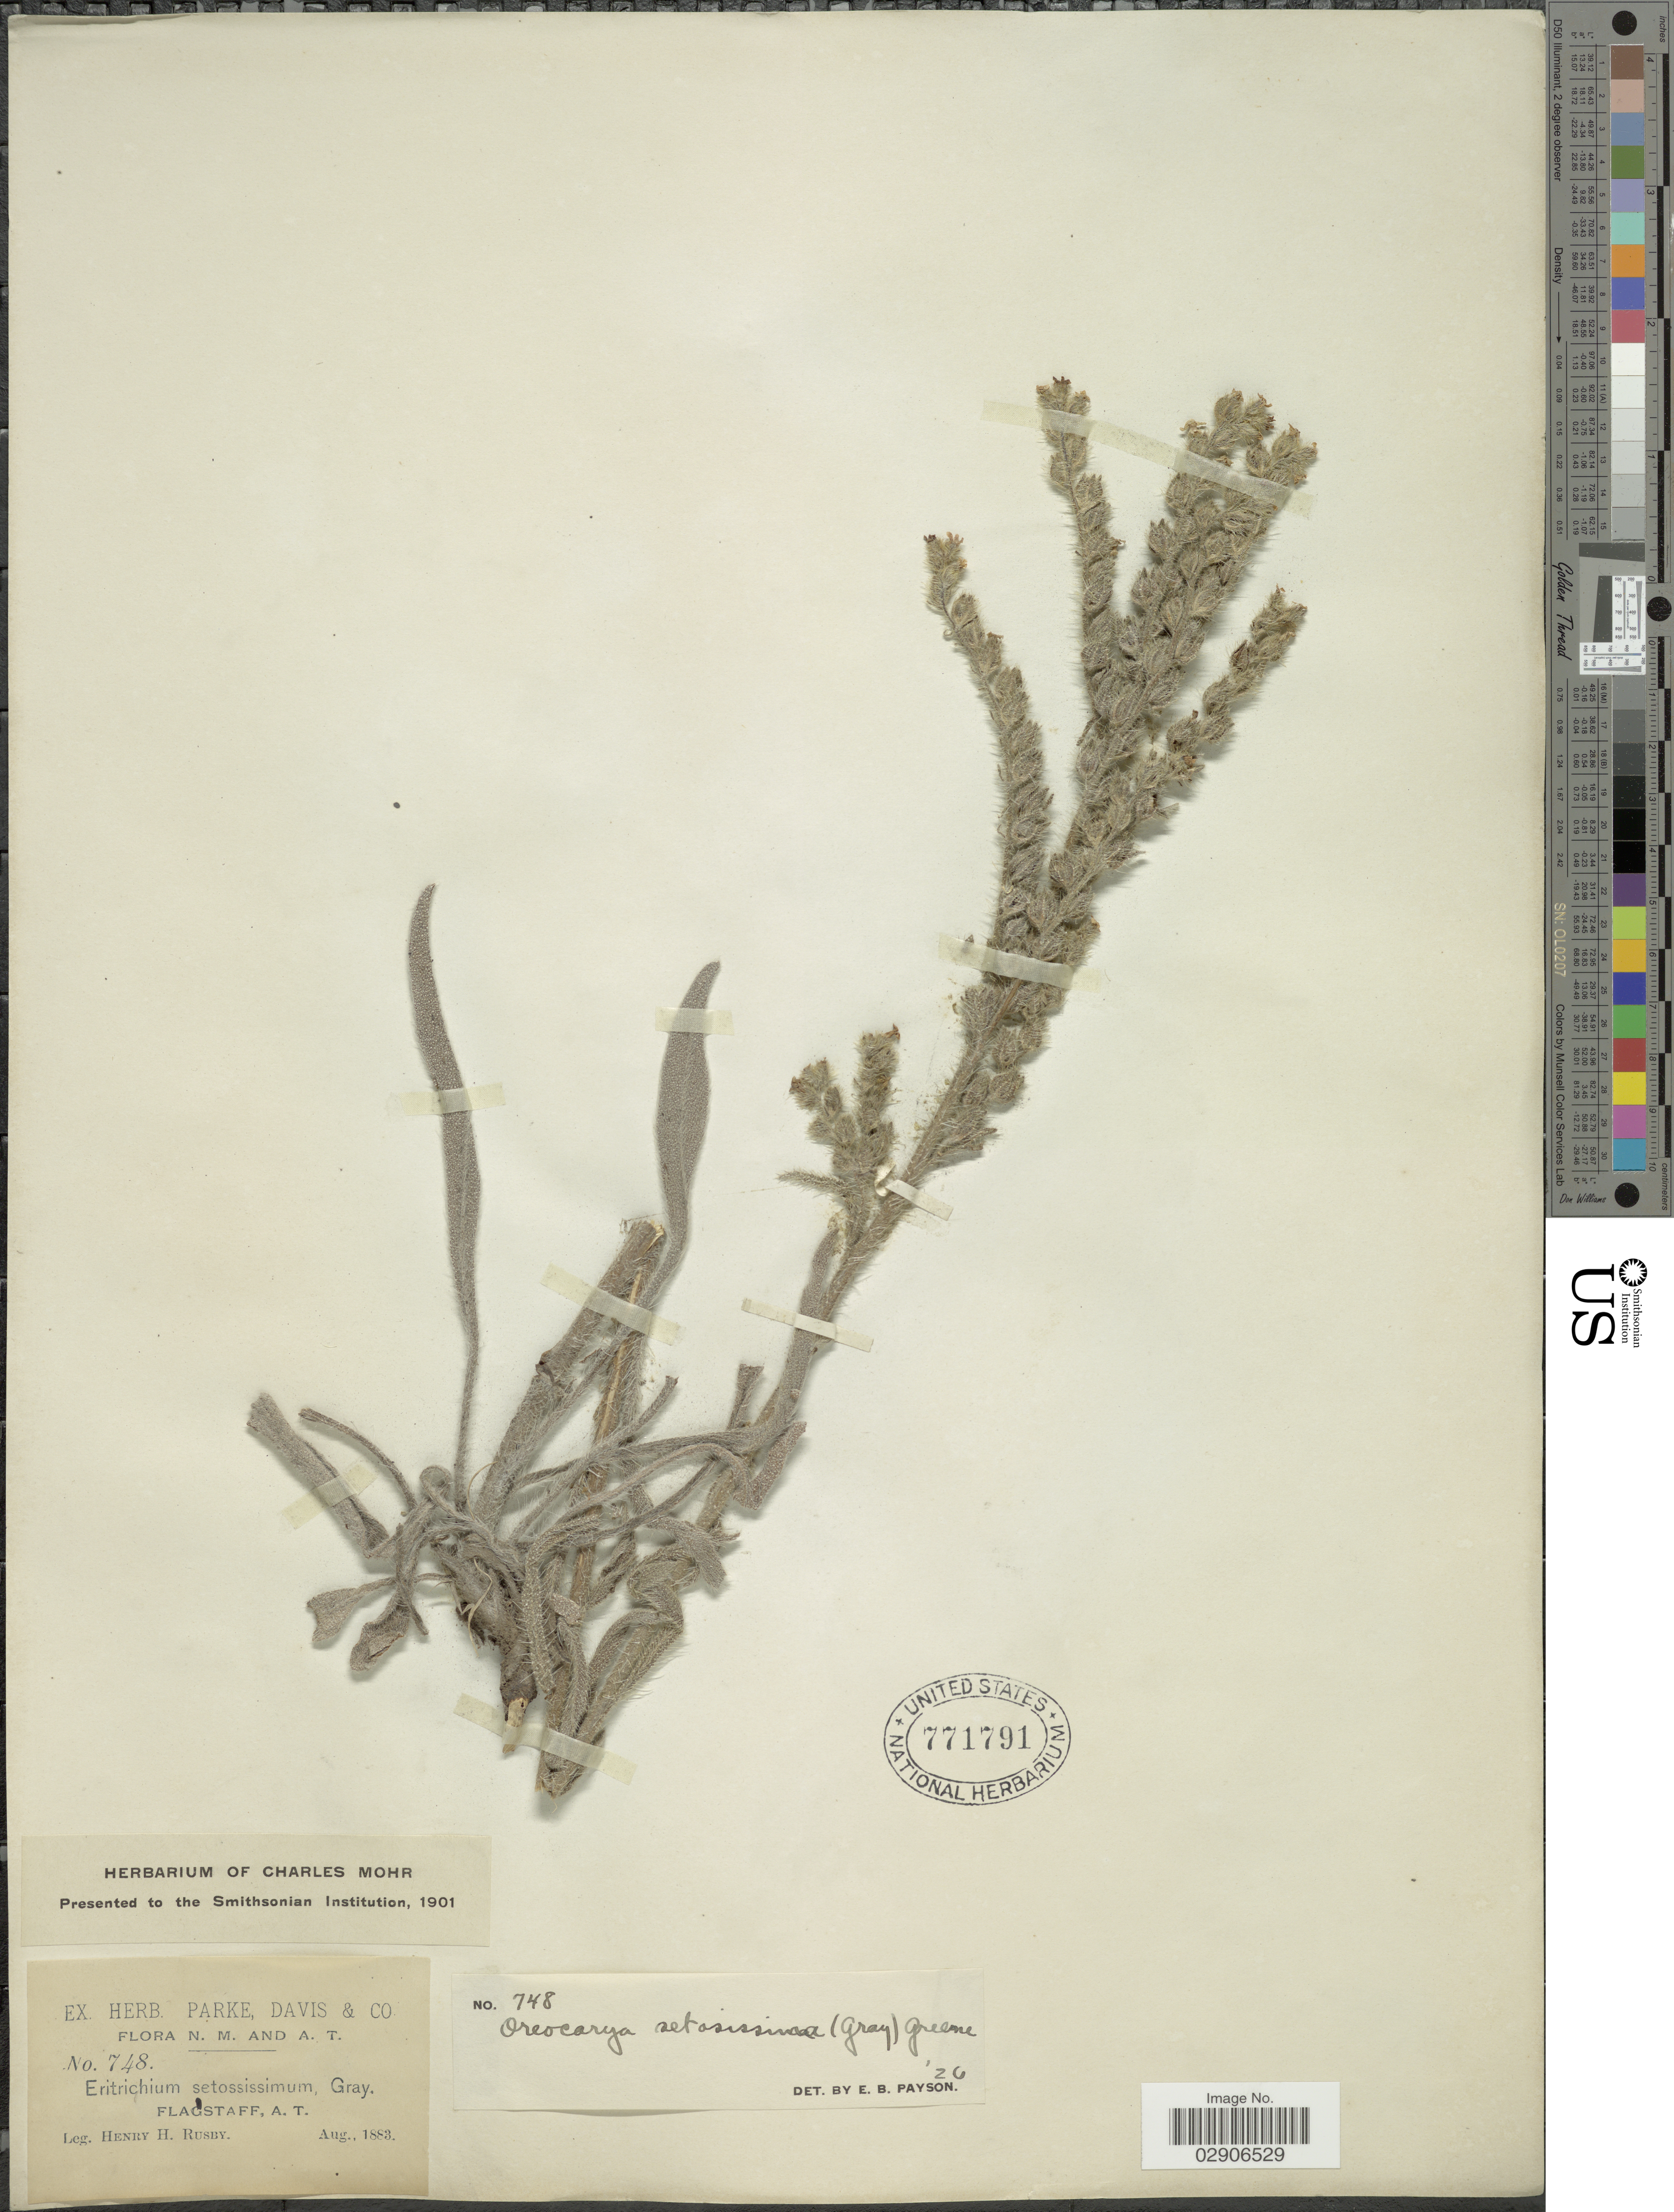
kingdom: Plantae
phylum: Tracheophyta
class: Magnoliopsida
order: Boraginales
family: Boraginaceae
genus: Oreocarya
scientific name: Oreocarya setosissima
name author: (A. Gray) Greene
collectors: H. H. Rusby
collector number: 748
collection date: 1883-08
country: United States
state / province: Arizona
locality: Flagstaff, A. T.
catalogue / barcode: US 771791